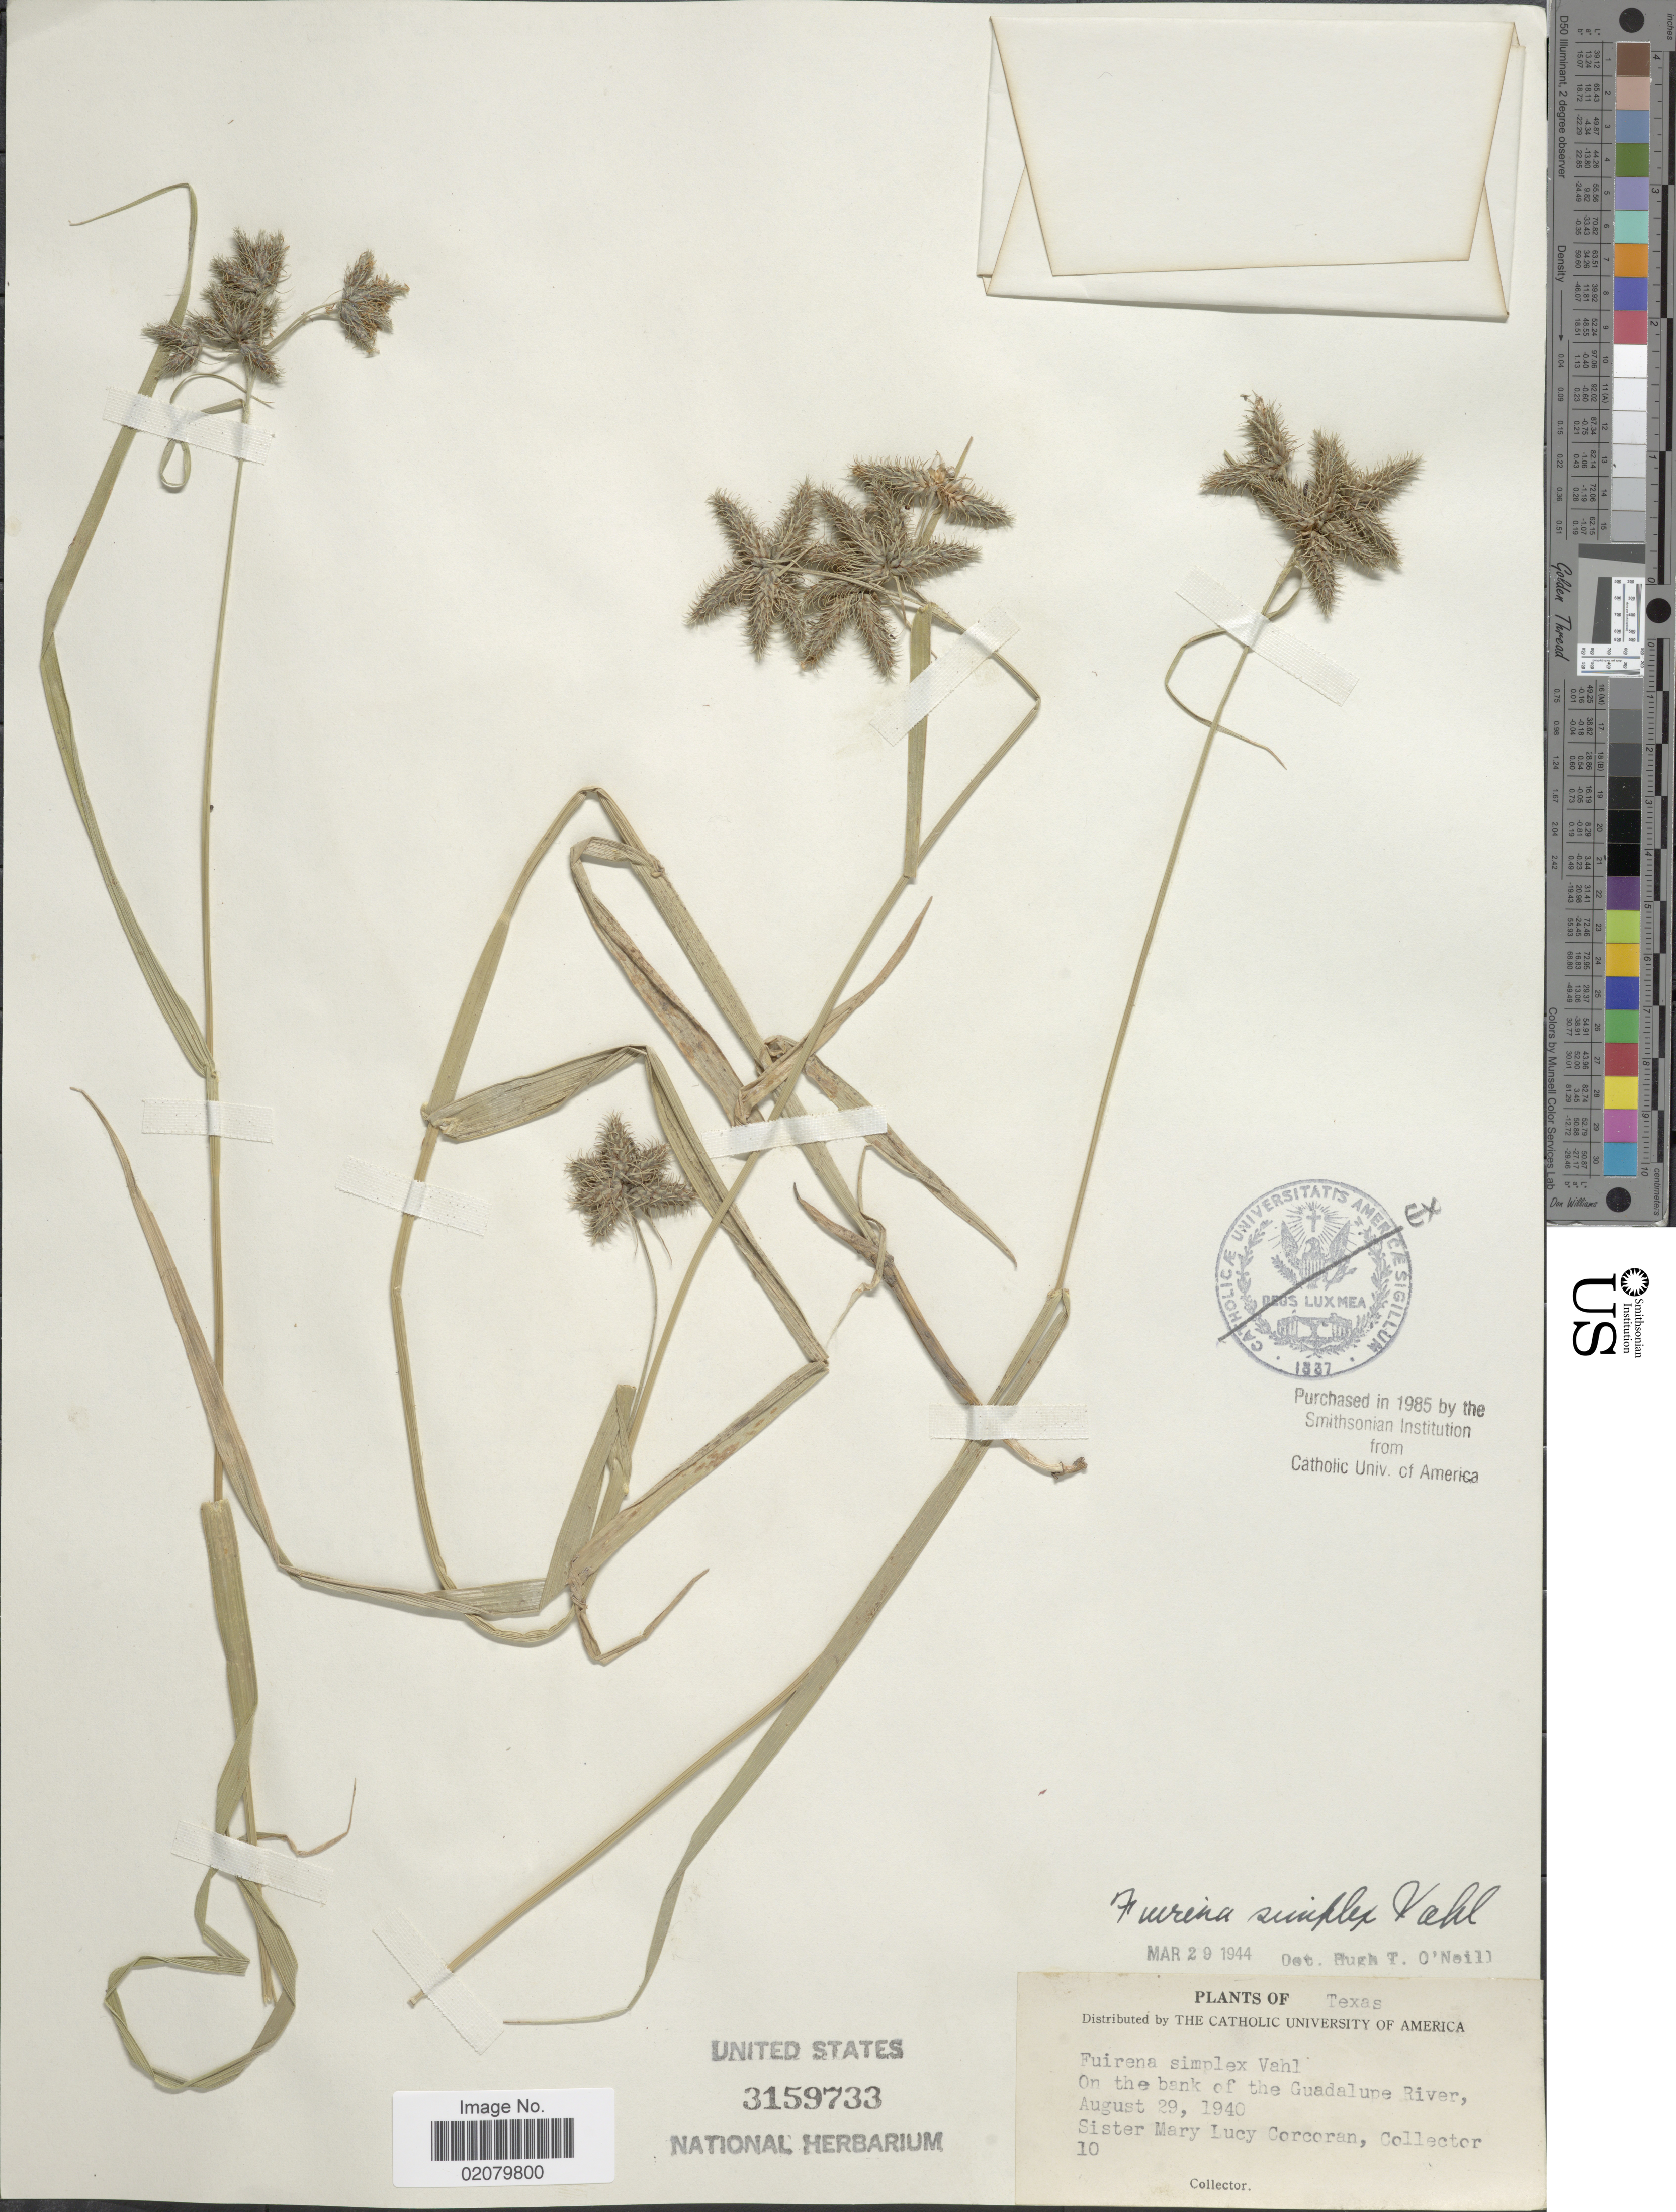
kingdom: Plantae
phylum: Tracheophyta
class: Liliopsida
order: Poales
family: Cyperaceae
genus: Fuirena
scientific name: Fuirena simplex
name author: Vahl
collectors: M. Corcoran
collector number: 10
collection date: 1940-08-29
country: United States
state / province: Texas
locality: On the bank of the Guadalupe River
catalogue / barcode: US 3159733